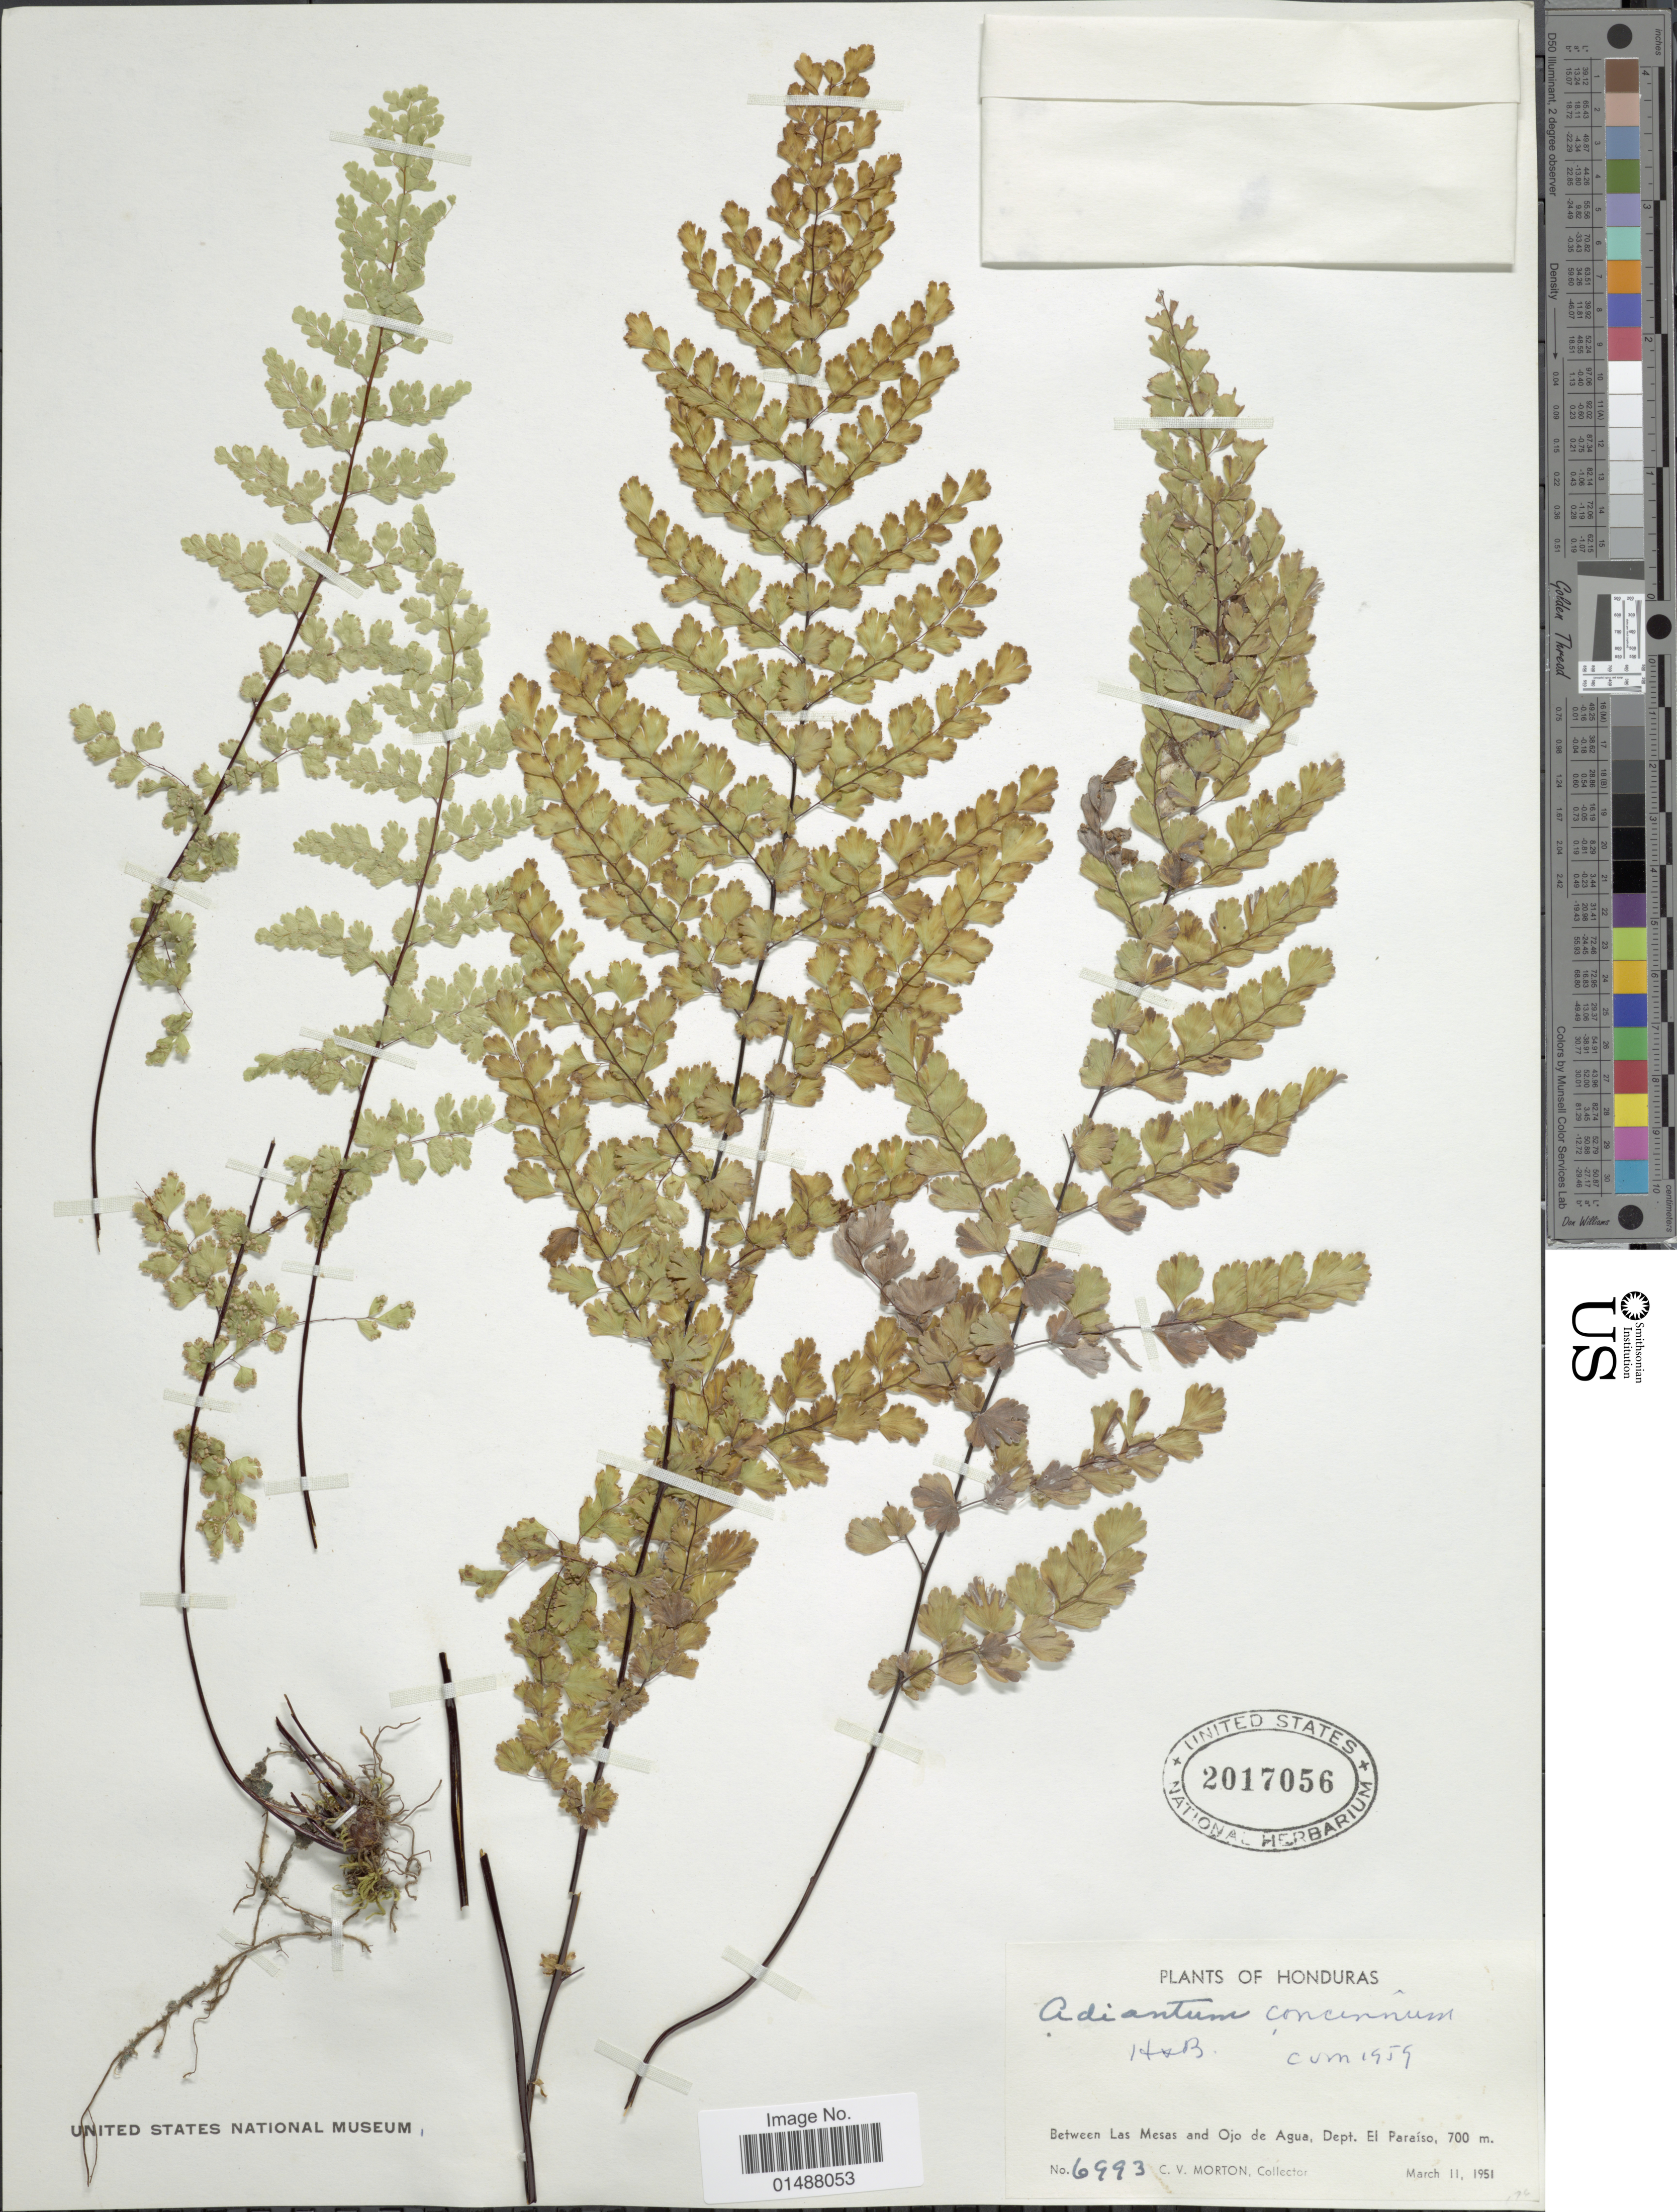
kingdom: Plantae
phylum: Tracheophyta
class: Polypodiopsida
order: Polypodiales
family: Pteridaceae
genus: Adiantum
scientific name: Adiantum concinnum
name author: Humb. & Bonpl. ex Willd.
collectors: C. V. Morton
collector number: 6993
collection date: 1951-03-11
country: Honduras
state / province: El Paraíso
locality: Between Las Mesas and Ojo de Agua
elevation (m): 700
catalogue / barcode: US 2017056